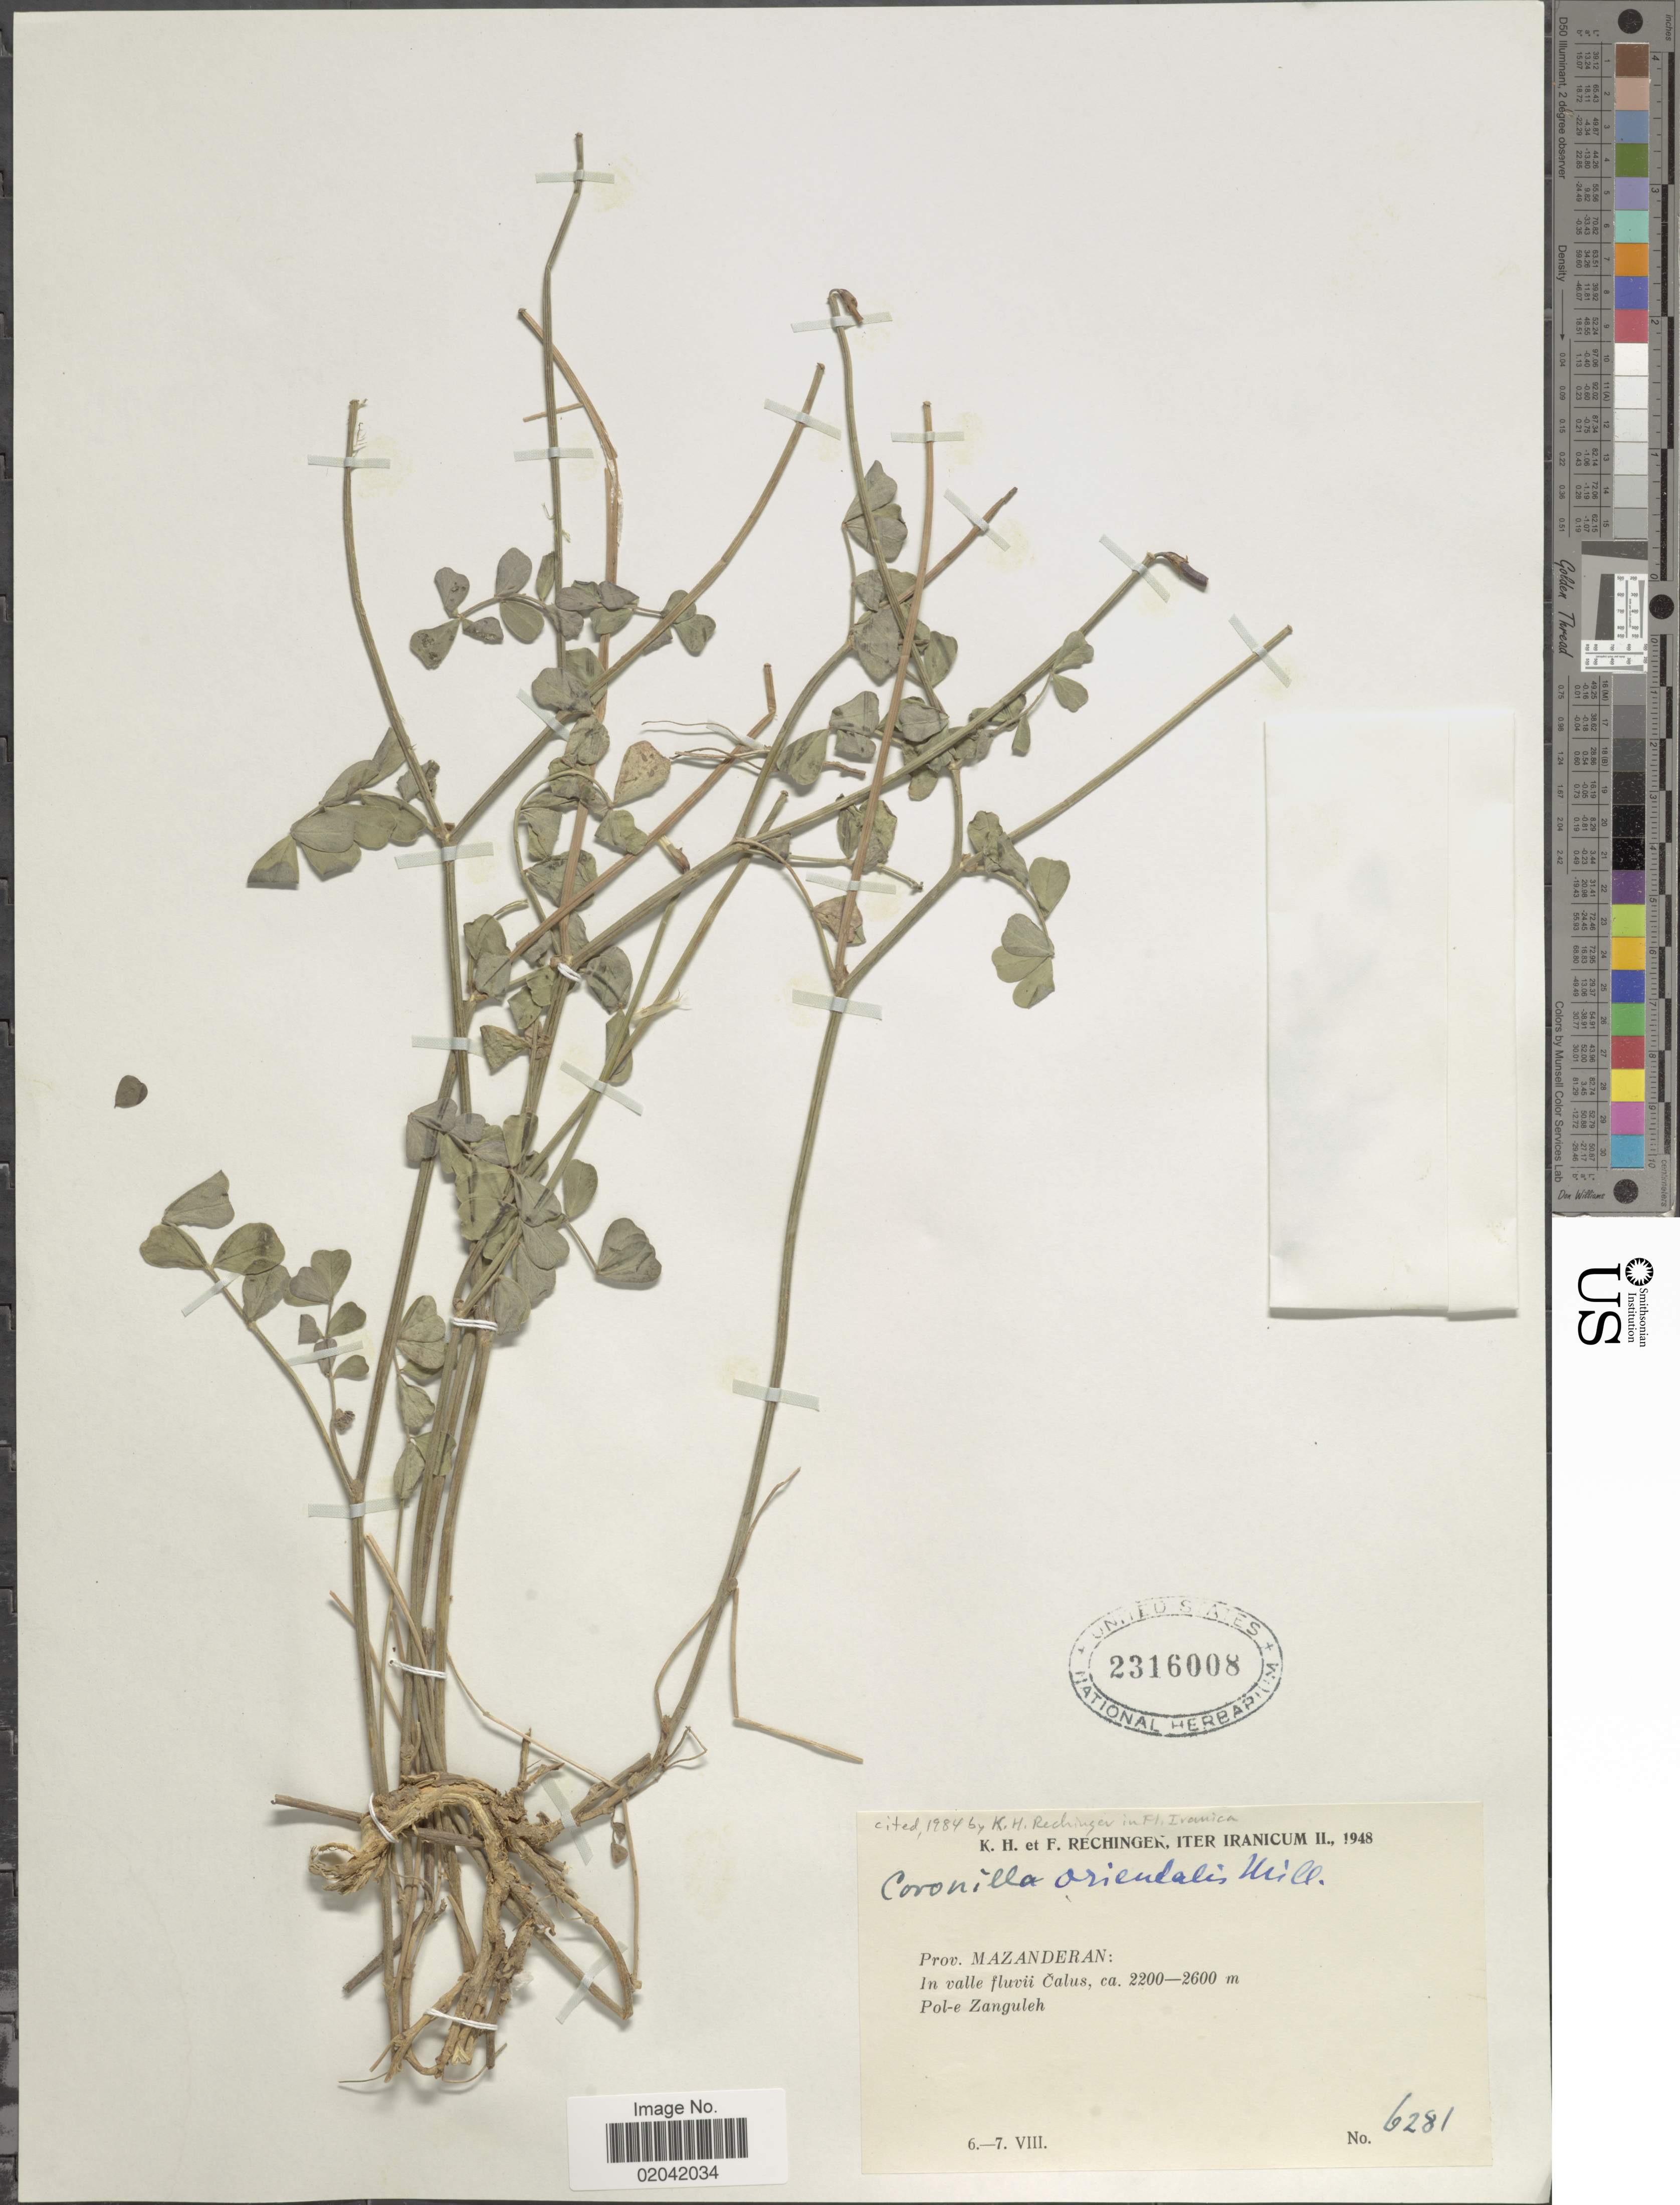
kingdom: Plantae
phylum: Tracheophyta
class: Magnoliopsida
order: Fabales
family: Fabaceae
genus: Coronilla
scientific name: Coronilla orientalis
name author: Mill.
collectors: K. H. Rechinger & F. Rechinger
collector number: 6281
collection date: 1948-08-06/1948-08-07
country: Iran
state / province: Mazandaran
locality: Prov. Mazanderan, In valle fluvii Calus, Pol-e Zanguleh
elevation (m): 2200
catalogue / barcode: US 2316008